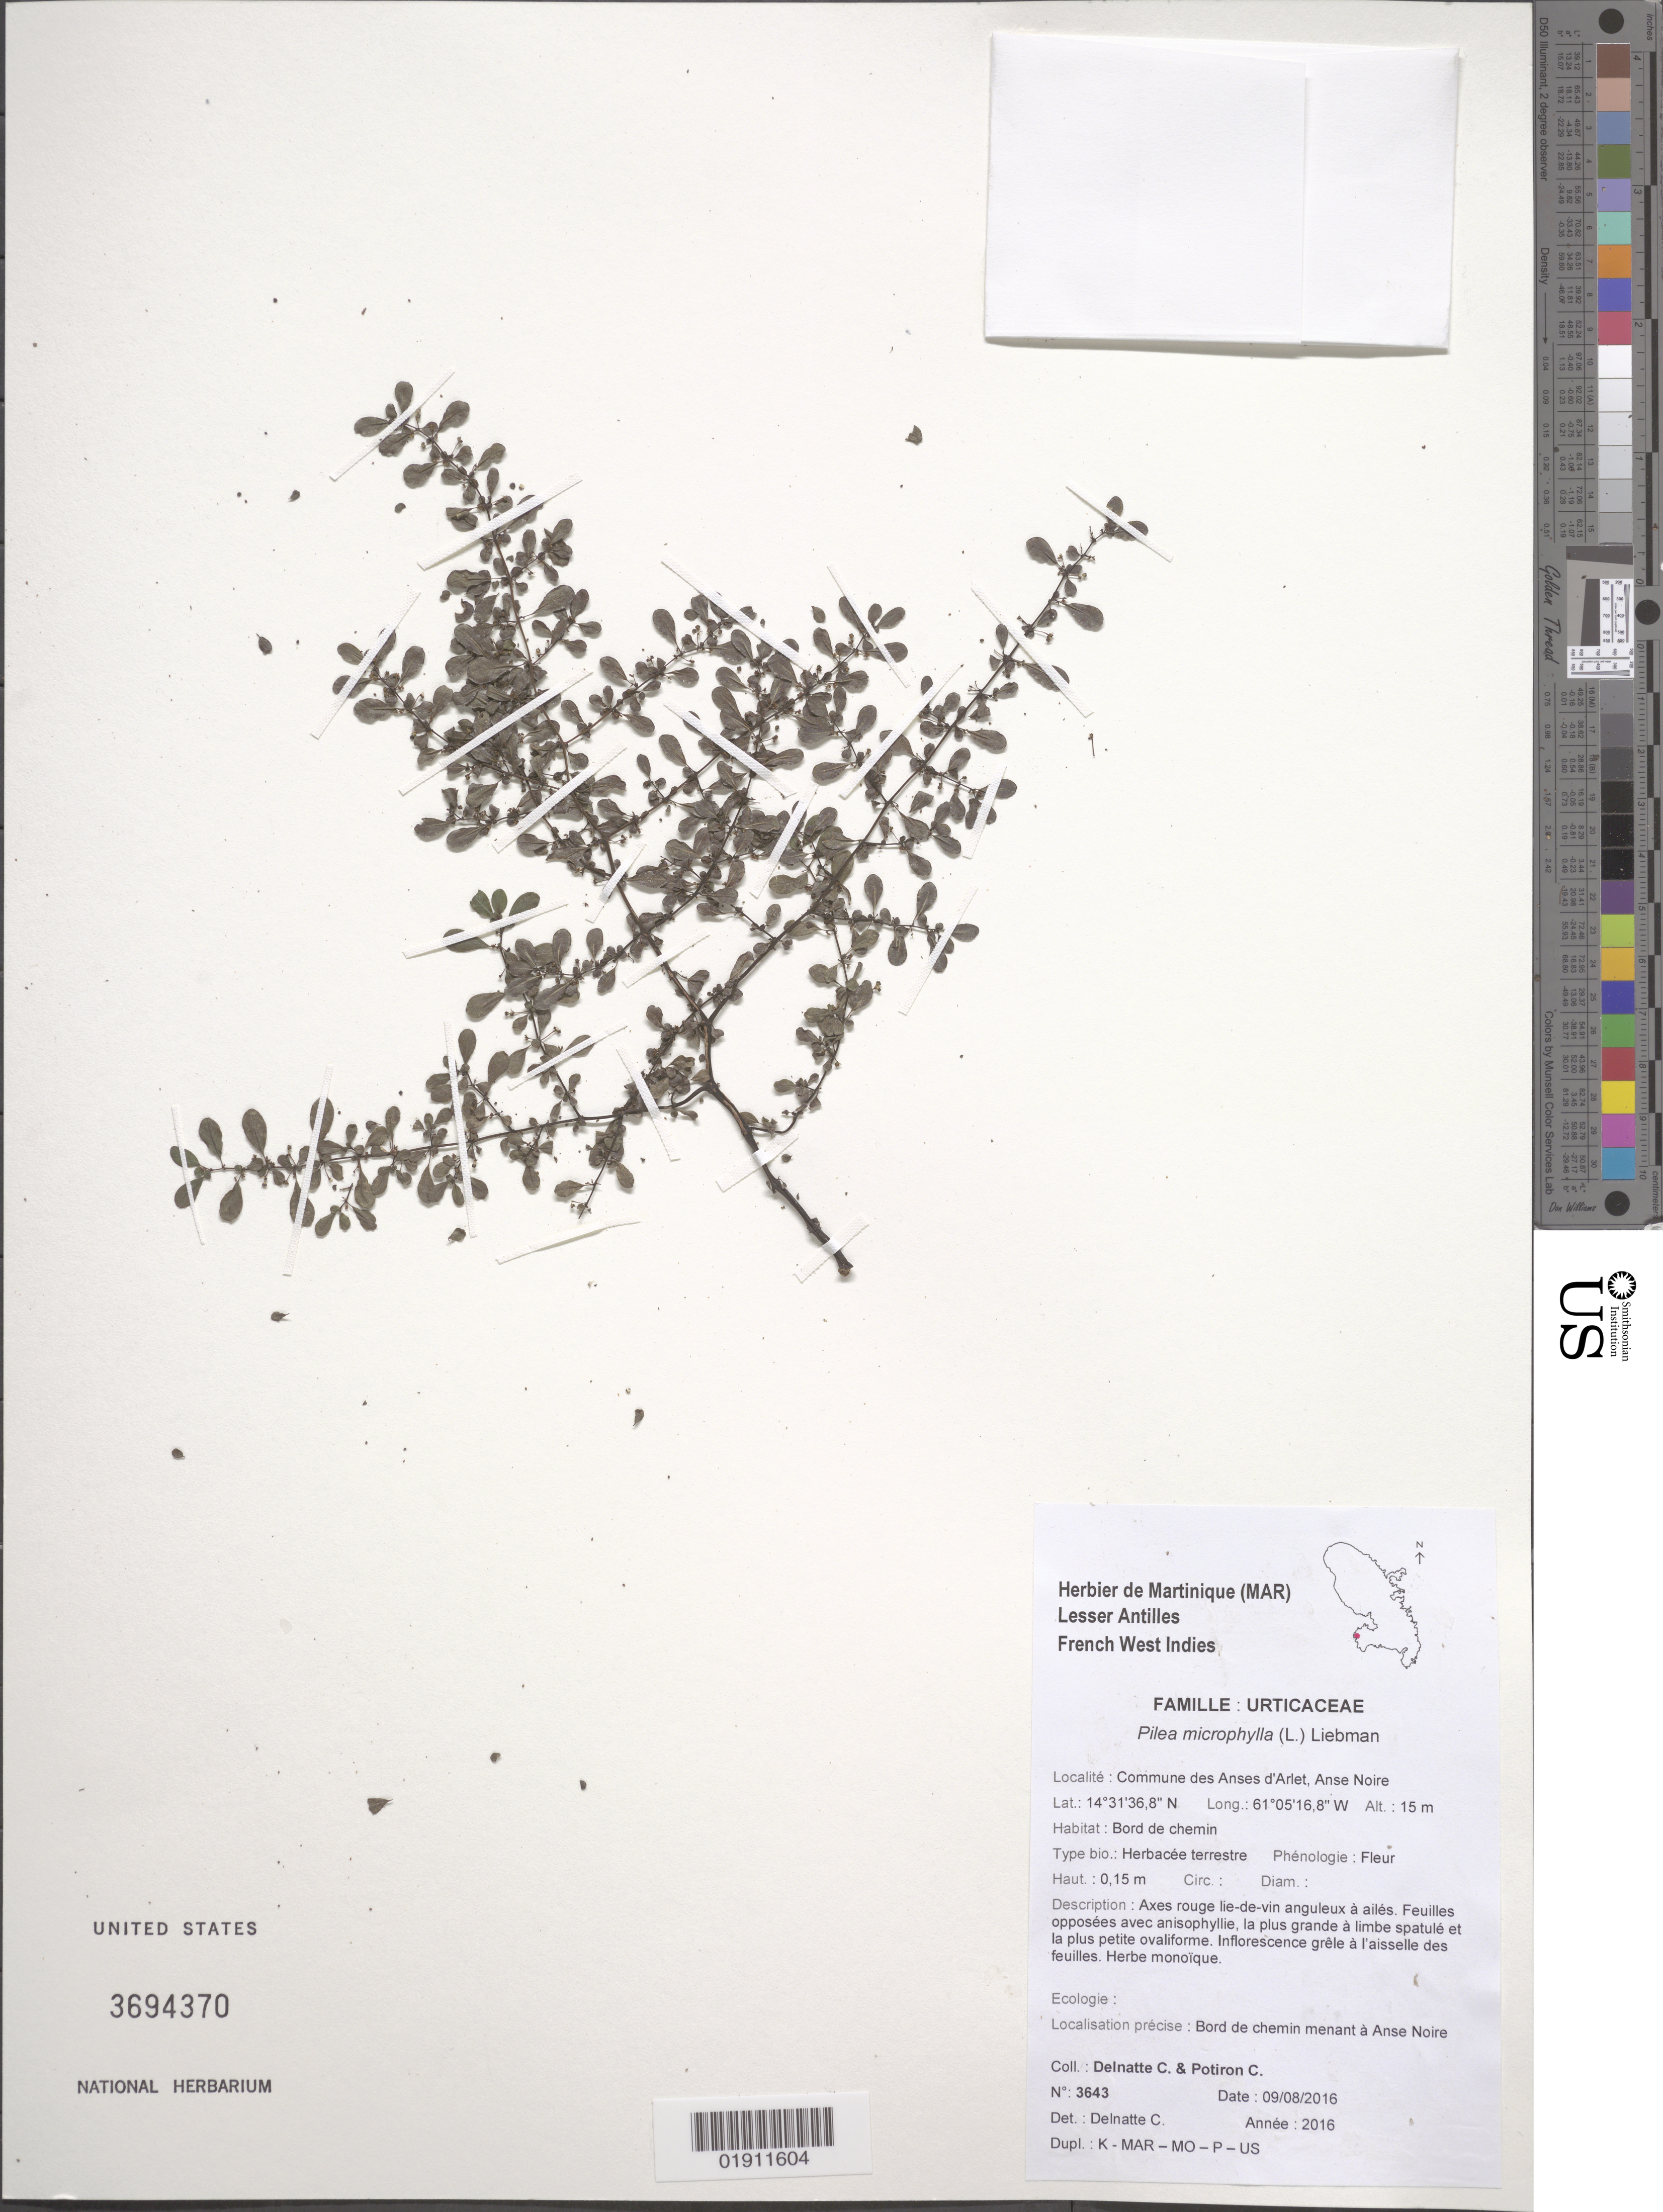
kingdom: Plantae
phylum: Tracheophyta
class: Magnoliopsida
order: Rosales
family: Urticaceae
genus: Pilea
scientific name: Pilea microphylla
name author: (L.) Liebm.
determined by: Delnatte, C.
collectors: C. Delnatte & C. Potiron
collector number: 3643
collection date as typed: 09/09/2016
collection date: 2016-08-09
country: Martinique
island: Martinique I.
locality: Commune des Anses d'Arlet, Anse Noire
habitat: Borde de chemin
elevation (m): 15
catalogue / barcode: US 3694370